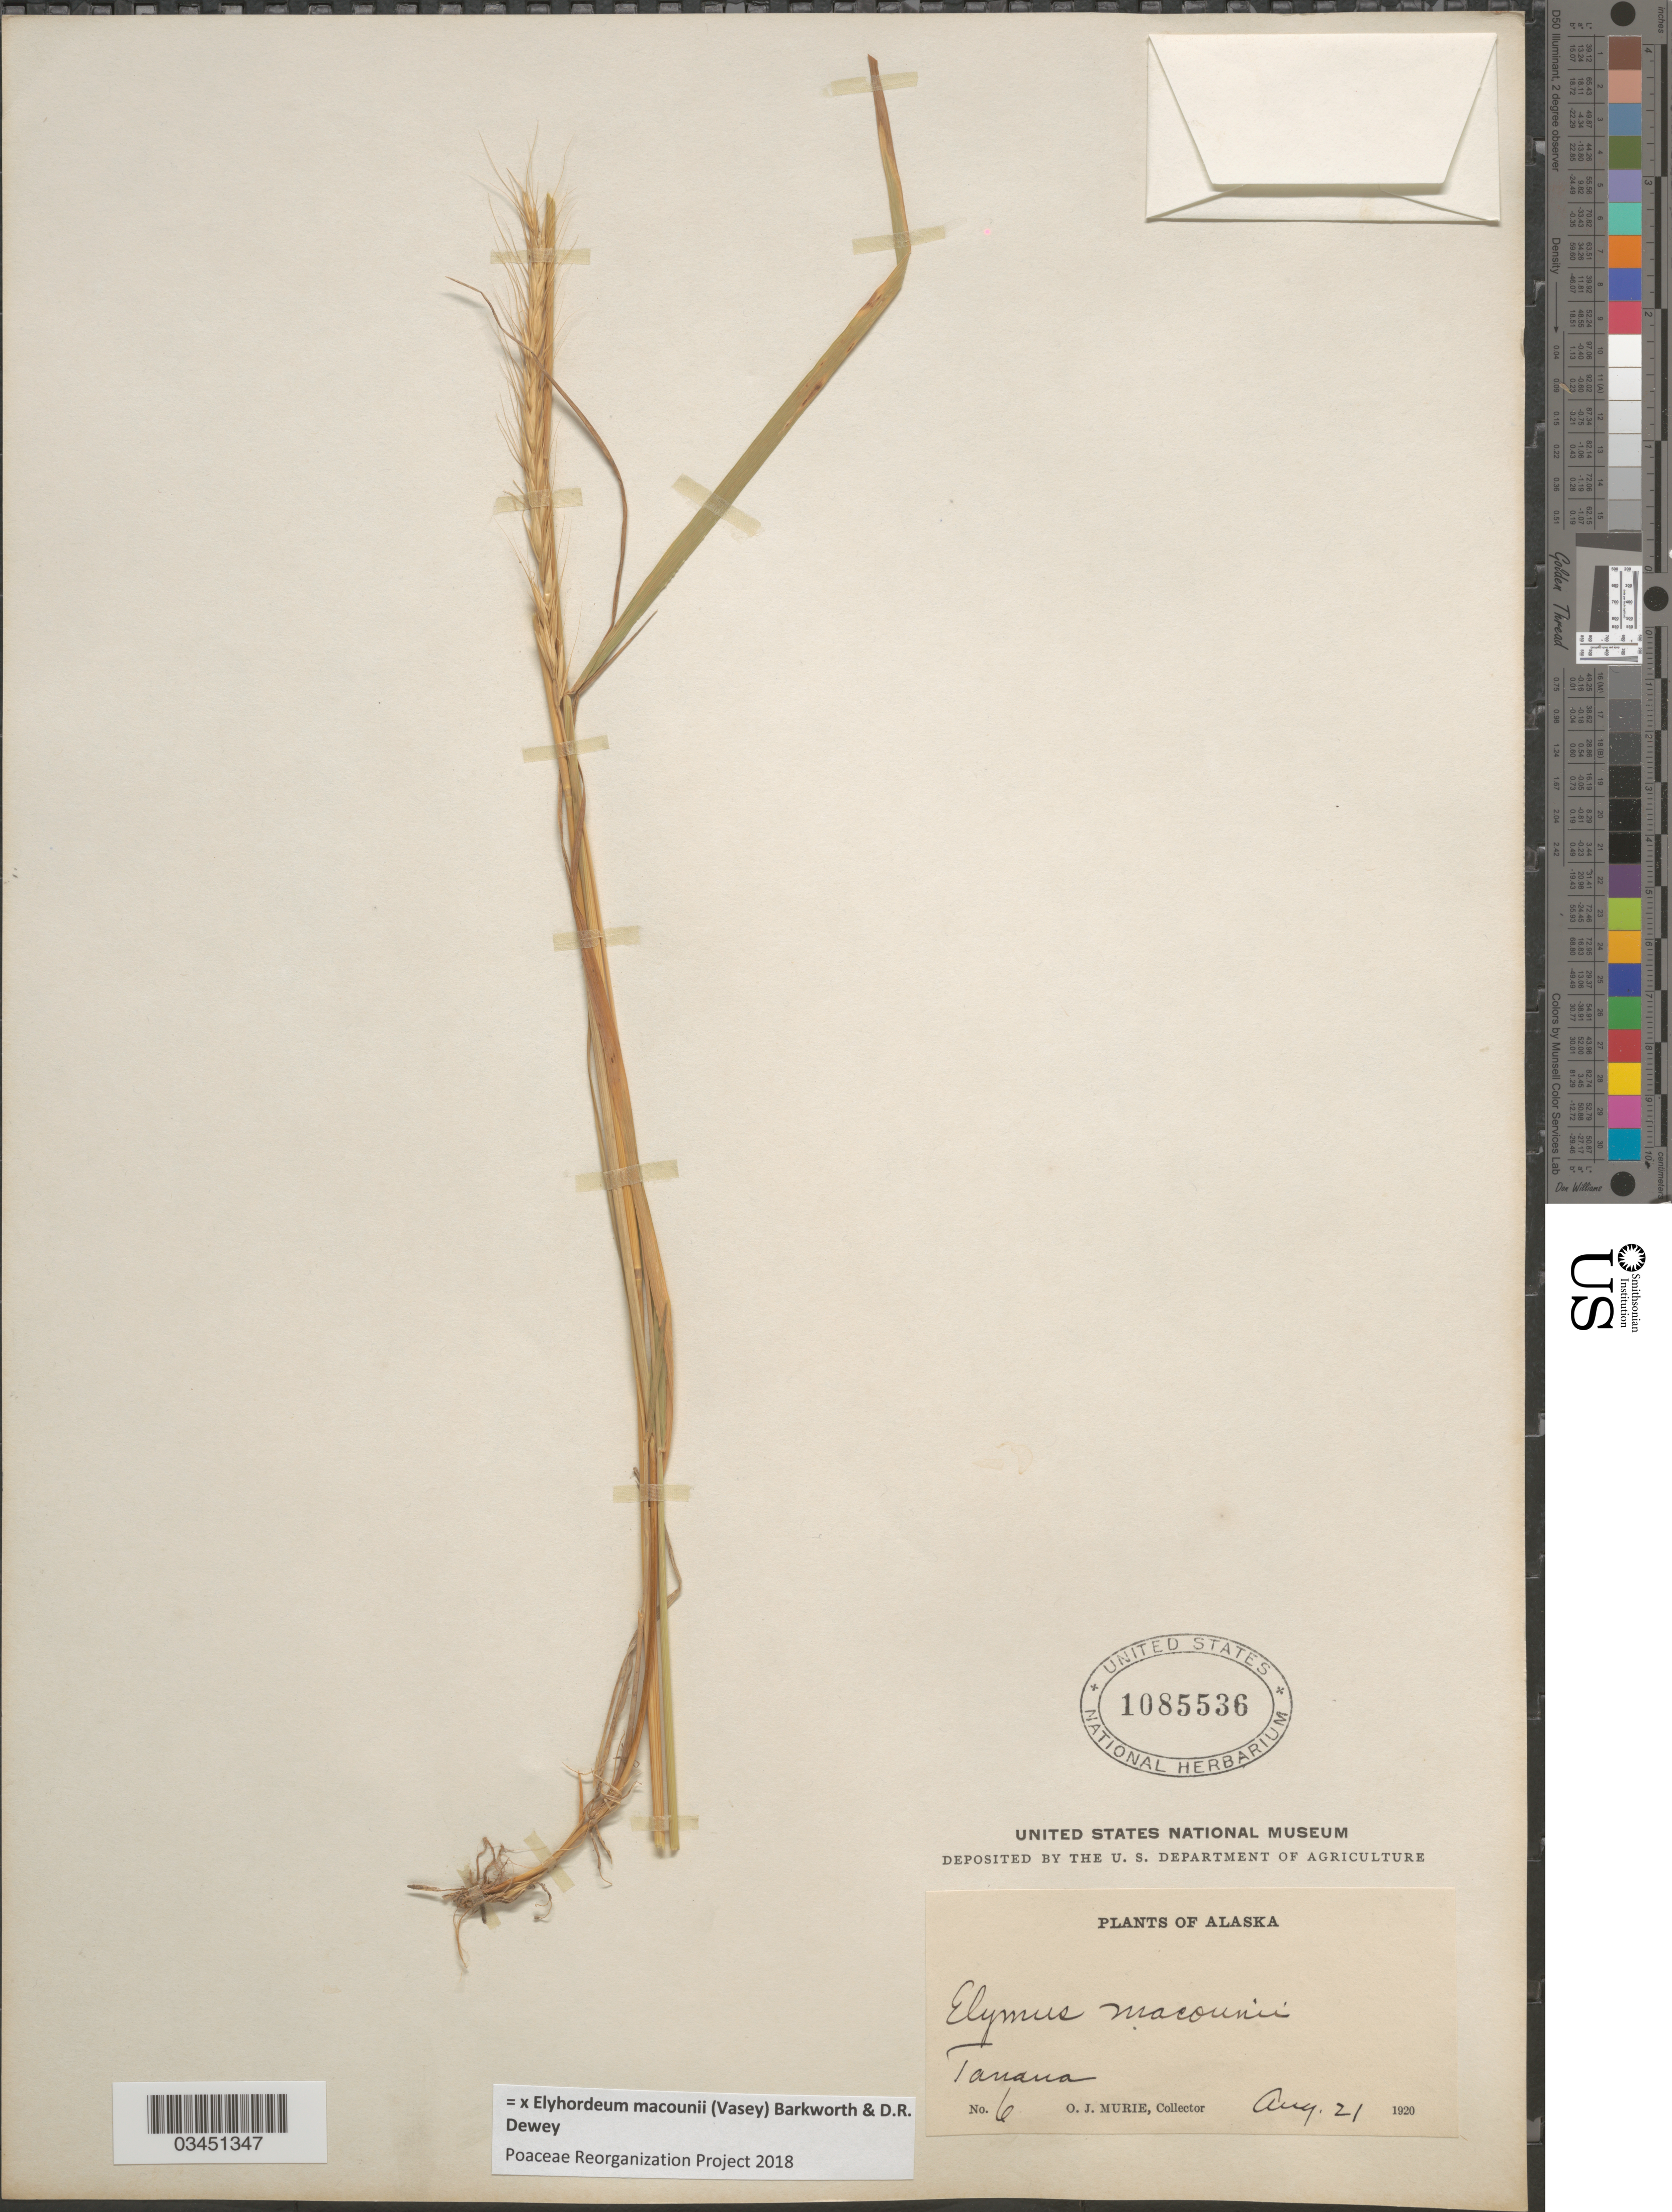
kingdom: Plantae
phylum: Tracheophyta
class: Liliopsida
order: Poales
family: Poaceae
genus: Elyhordeum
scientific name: x Elyhordeum macounii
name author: (Vasey) Barkworth & Dewey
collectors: O. Murie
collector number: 6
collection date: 1920-08-21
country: United States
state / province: Alaska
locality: Tanana.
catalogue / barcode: US 1085536